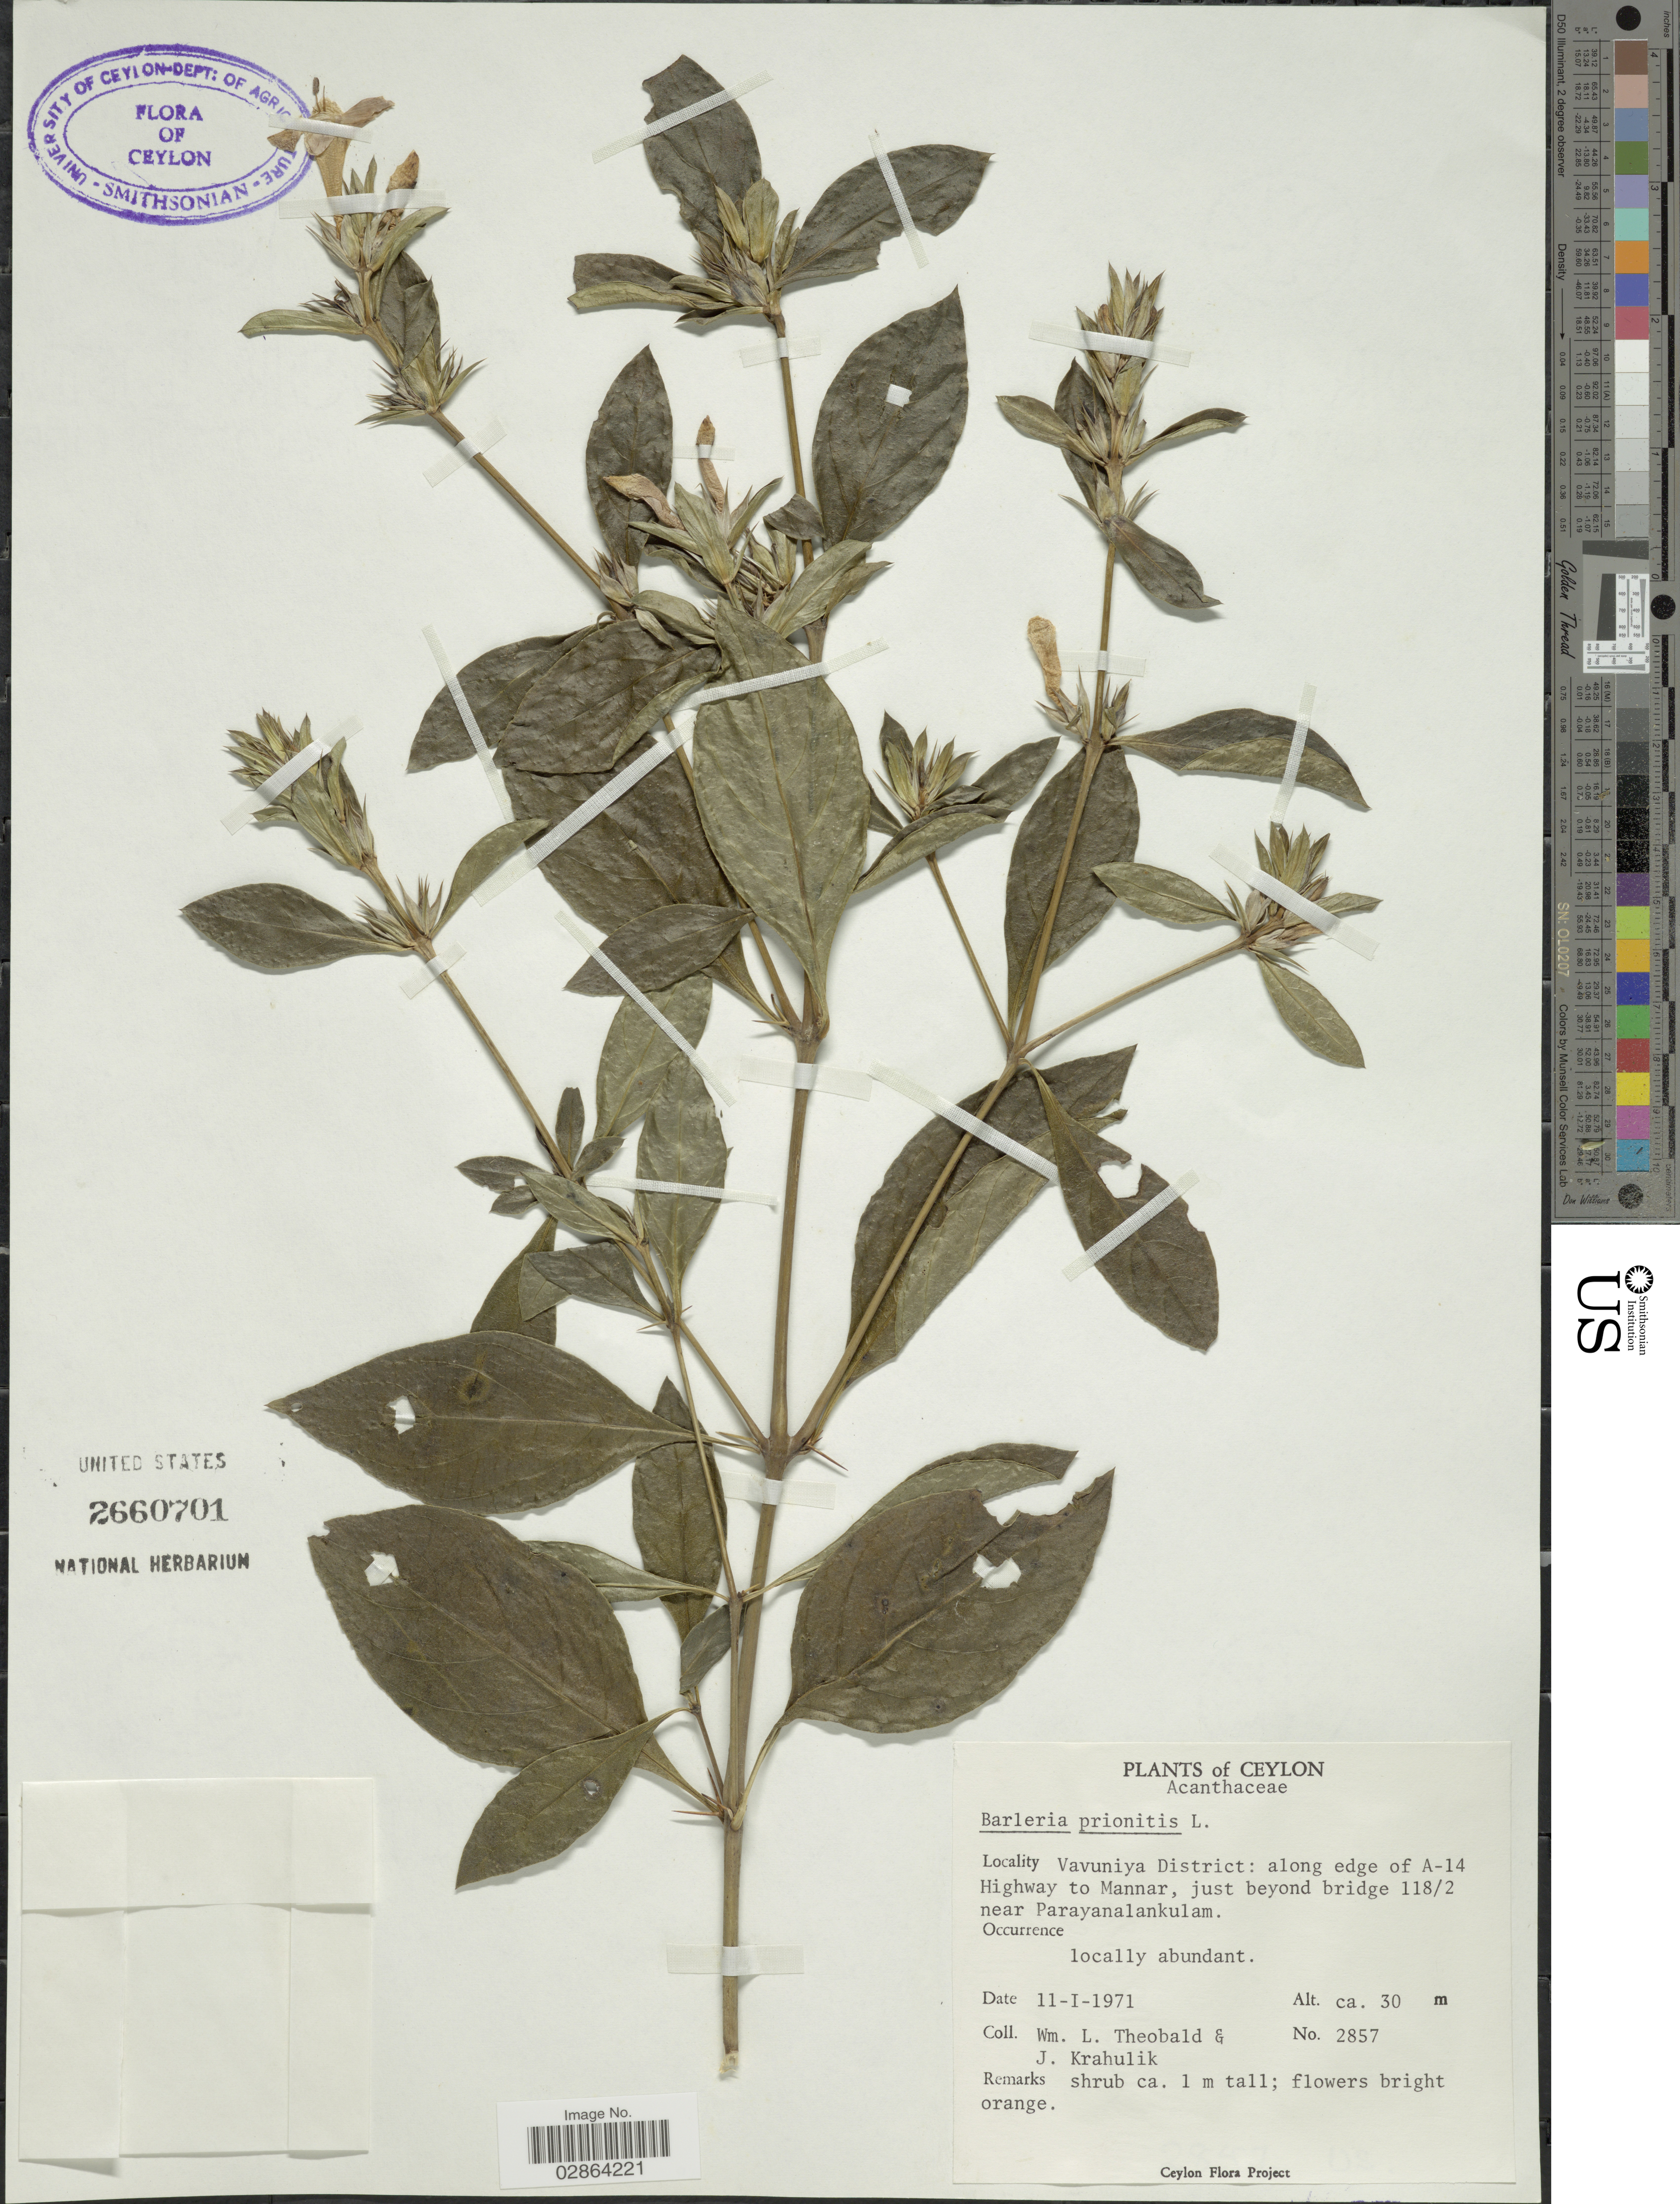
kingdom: Plantae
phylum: Tracheophyta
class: Magnoliopsida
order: Lamiales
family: Acanthaceae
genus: Barleria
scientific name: Barleria prionitis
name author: L.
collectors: W. L. Theobald & J. Krahulik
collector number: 2857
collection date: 1971-01-11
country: Sri Lanka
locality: Ceylon, Vavuniya District: along edge of A-14 Highway to Mannar, just beyond bridge 118/2 near Parayanalankulam.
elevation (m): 30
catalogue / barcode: US 2660701